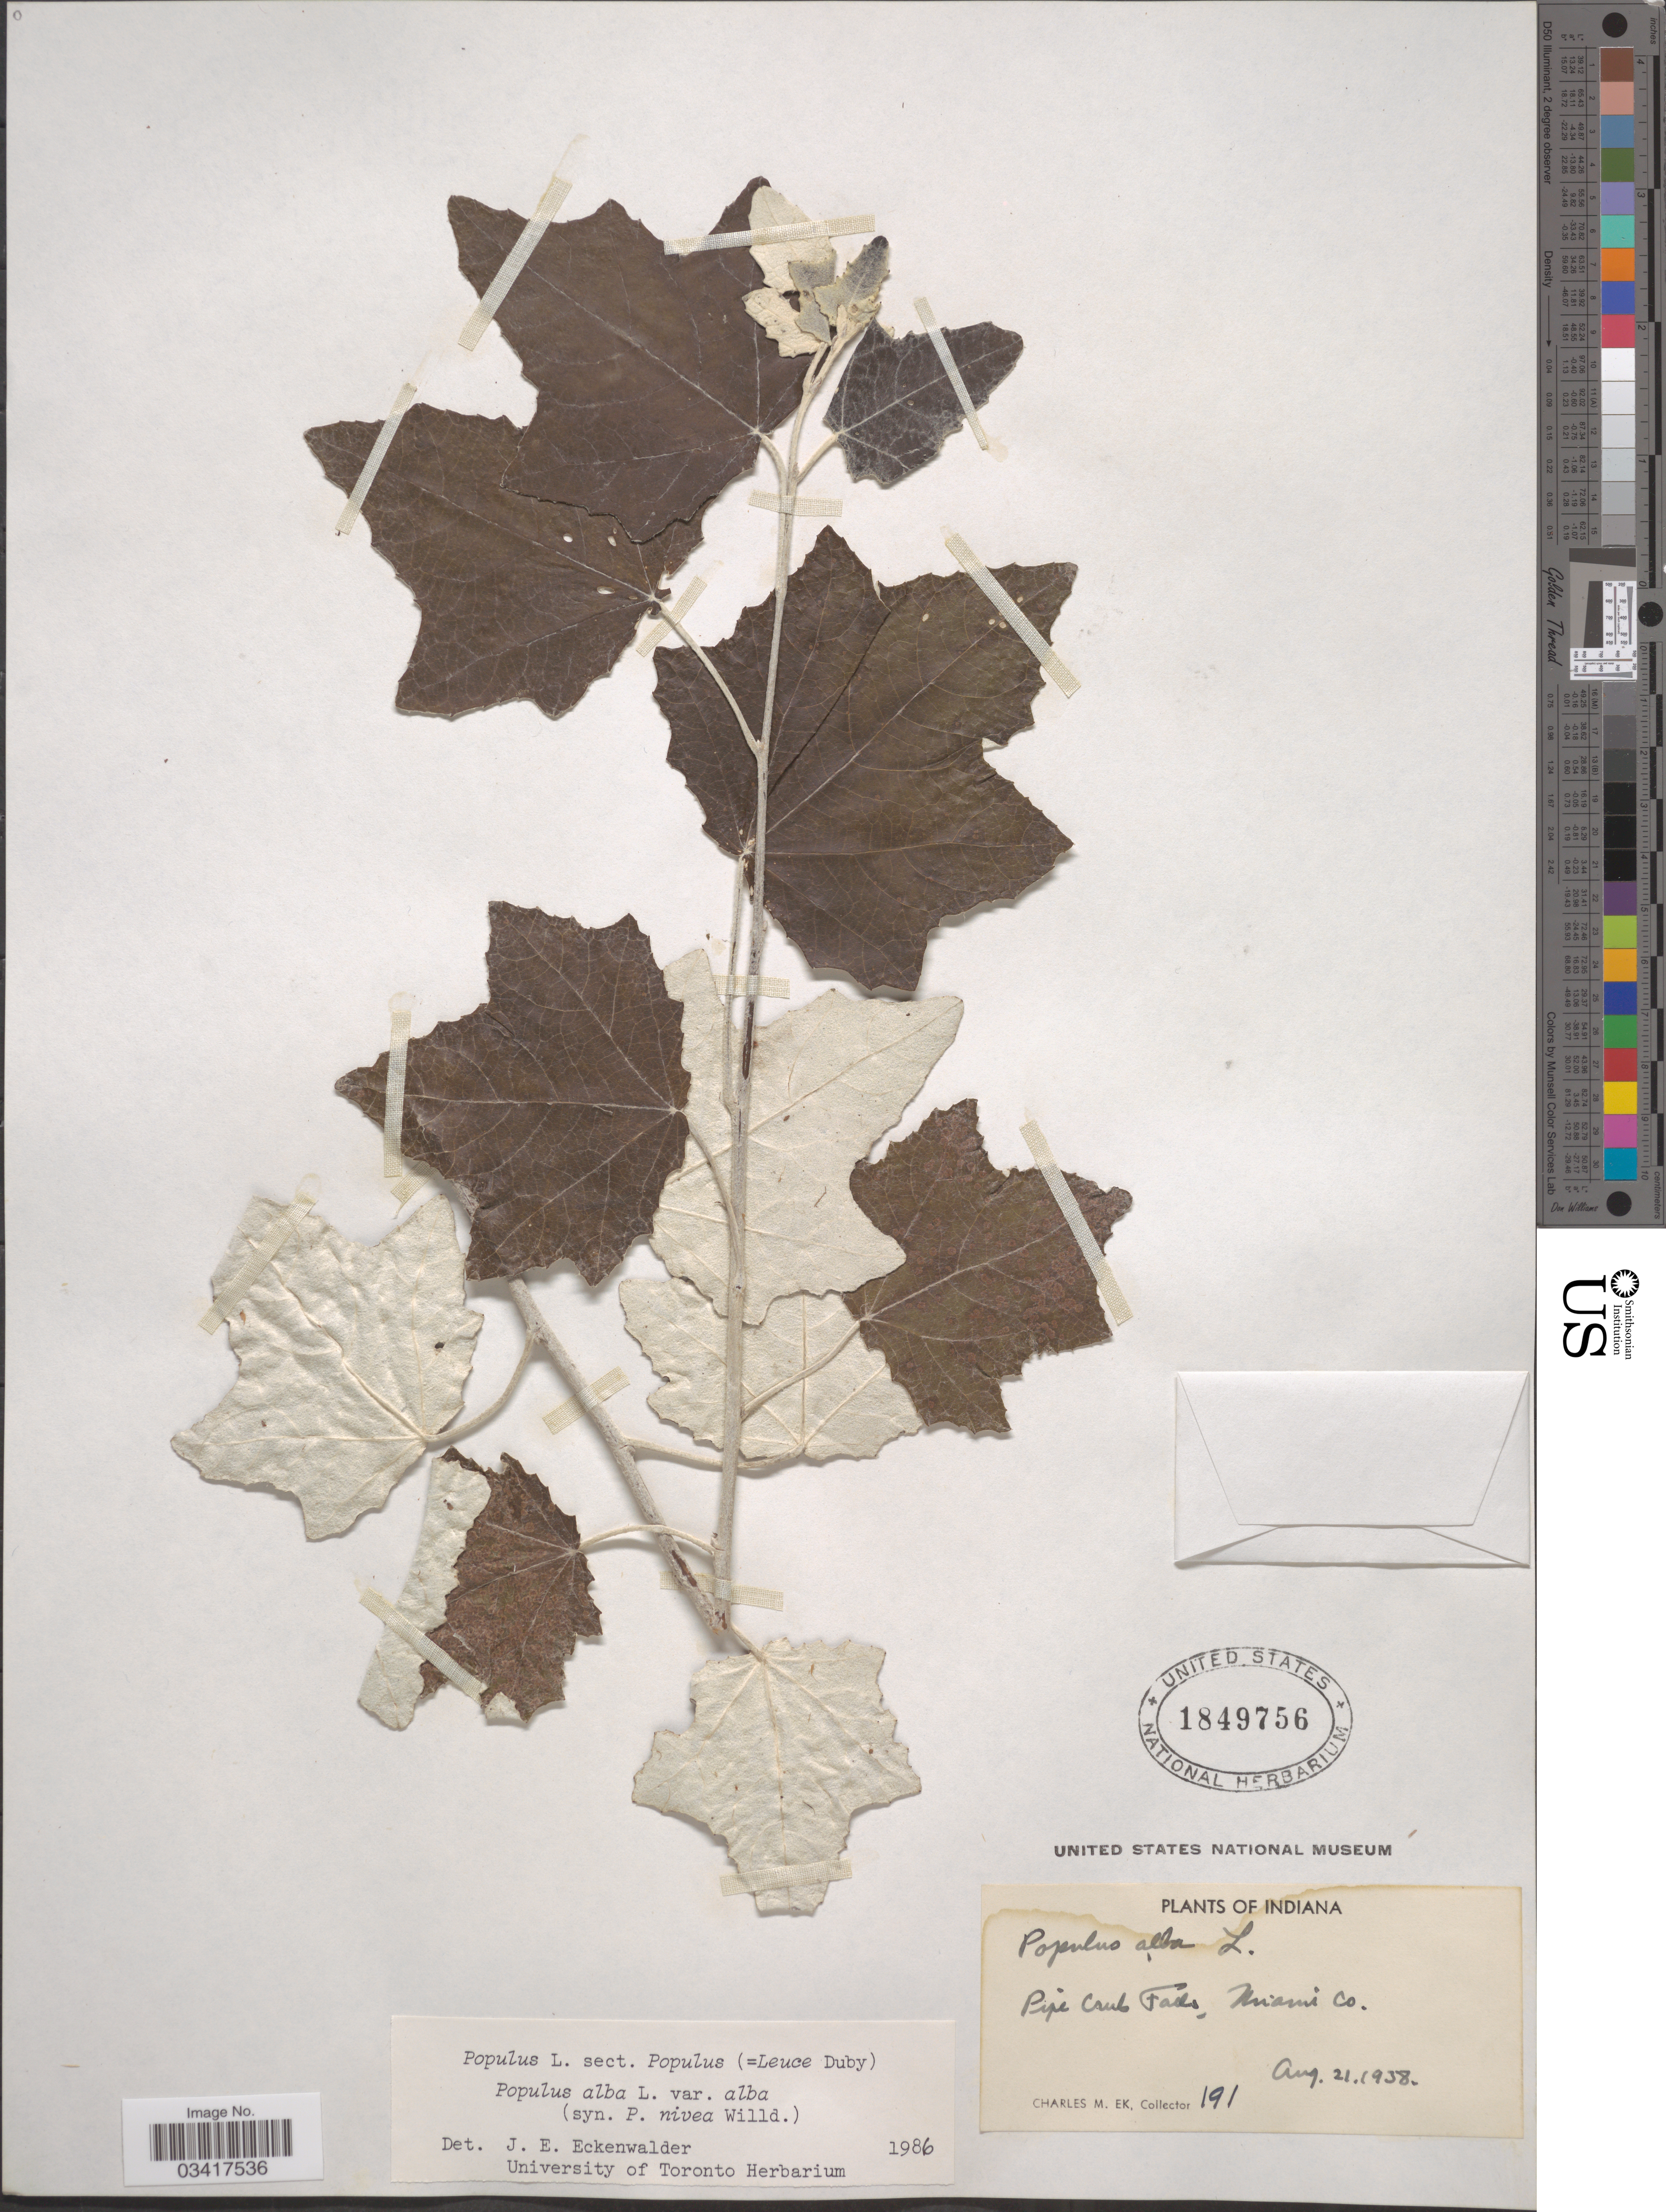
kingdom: Plantae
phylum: Tracheophyta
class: Magnoliopsida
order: Malpighiales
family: Salicaceae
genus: Populus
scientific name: Populus alba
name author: L.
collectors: C. Ek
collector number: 191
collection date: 1938-08-21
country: United States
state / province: Indiana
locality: Pipe Creek Falls, Miami Co.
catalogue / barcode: US 1849756